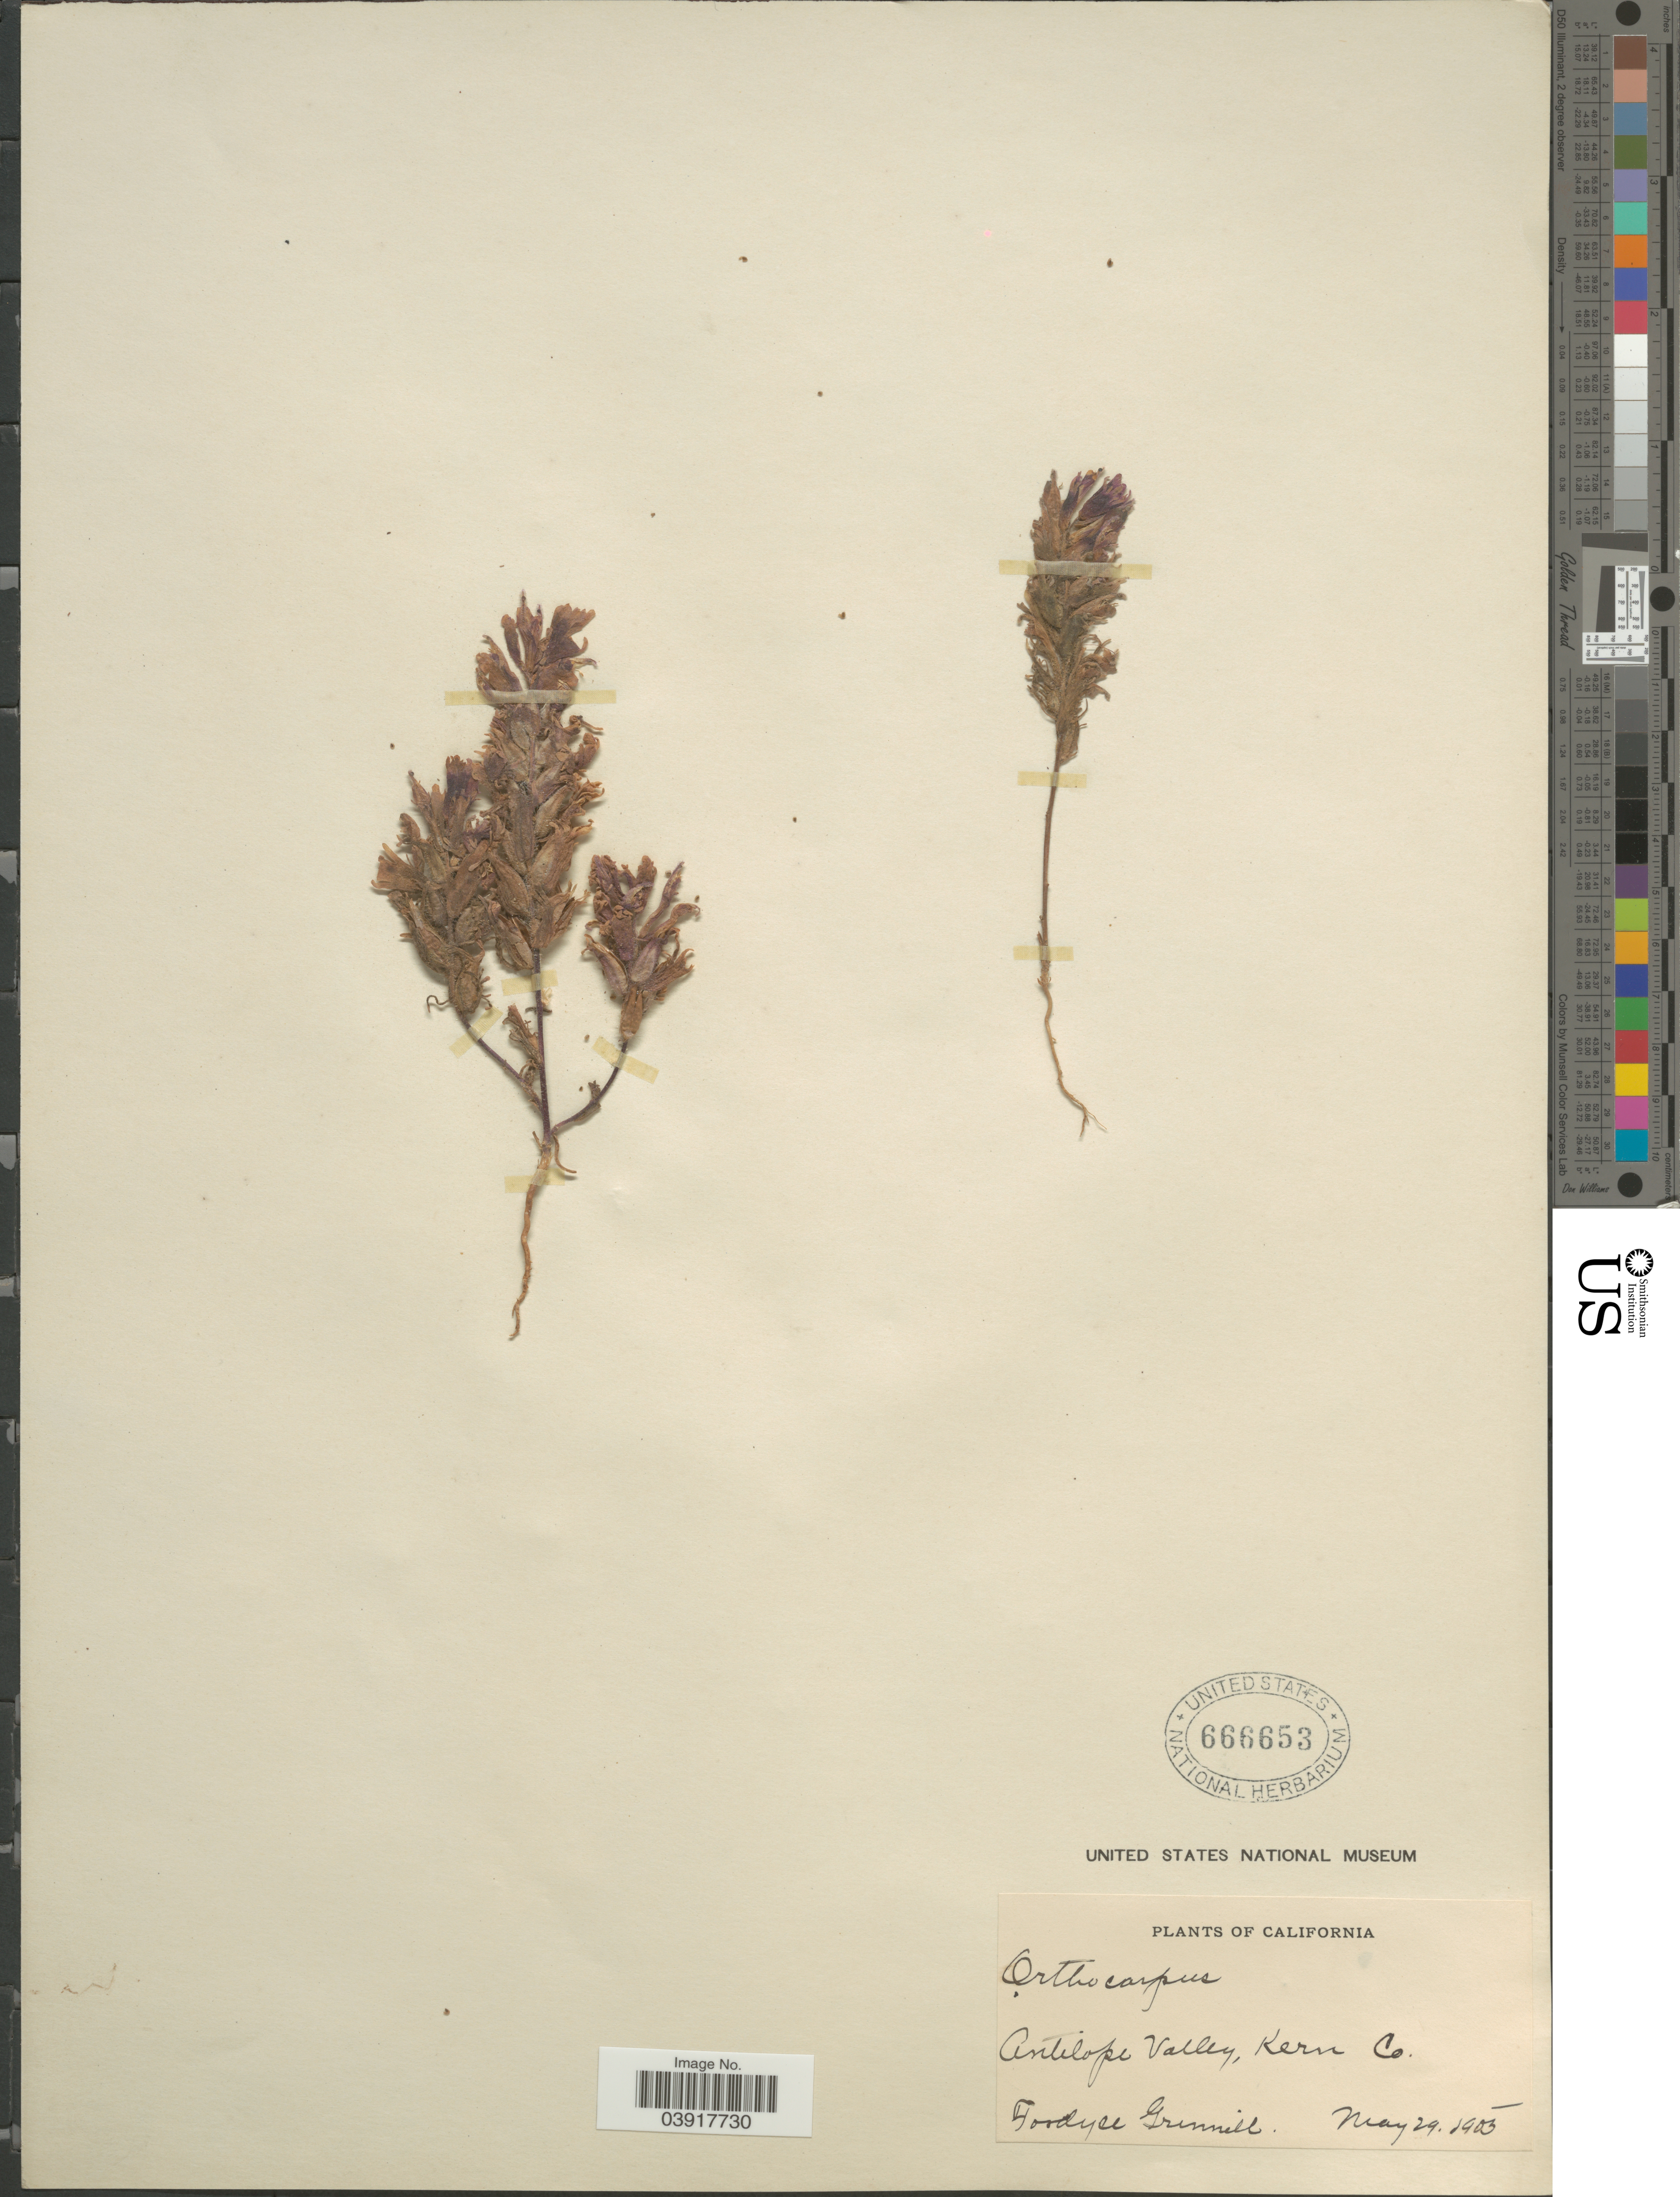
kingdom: Plantae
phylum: Tracheophyta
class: Magnoliopsida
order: Lamiales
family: Orobanchaceae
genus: Orthocarpus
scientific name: Orthocarpus purpurascens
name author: Benth.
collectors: F. Grinnell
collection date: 1905-05-29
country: United States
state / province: California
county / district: Kern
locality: Antelope Valley, Kern Co.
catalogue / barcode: US 666653